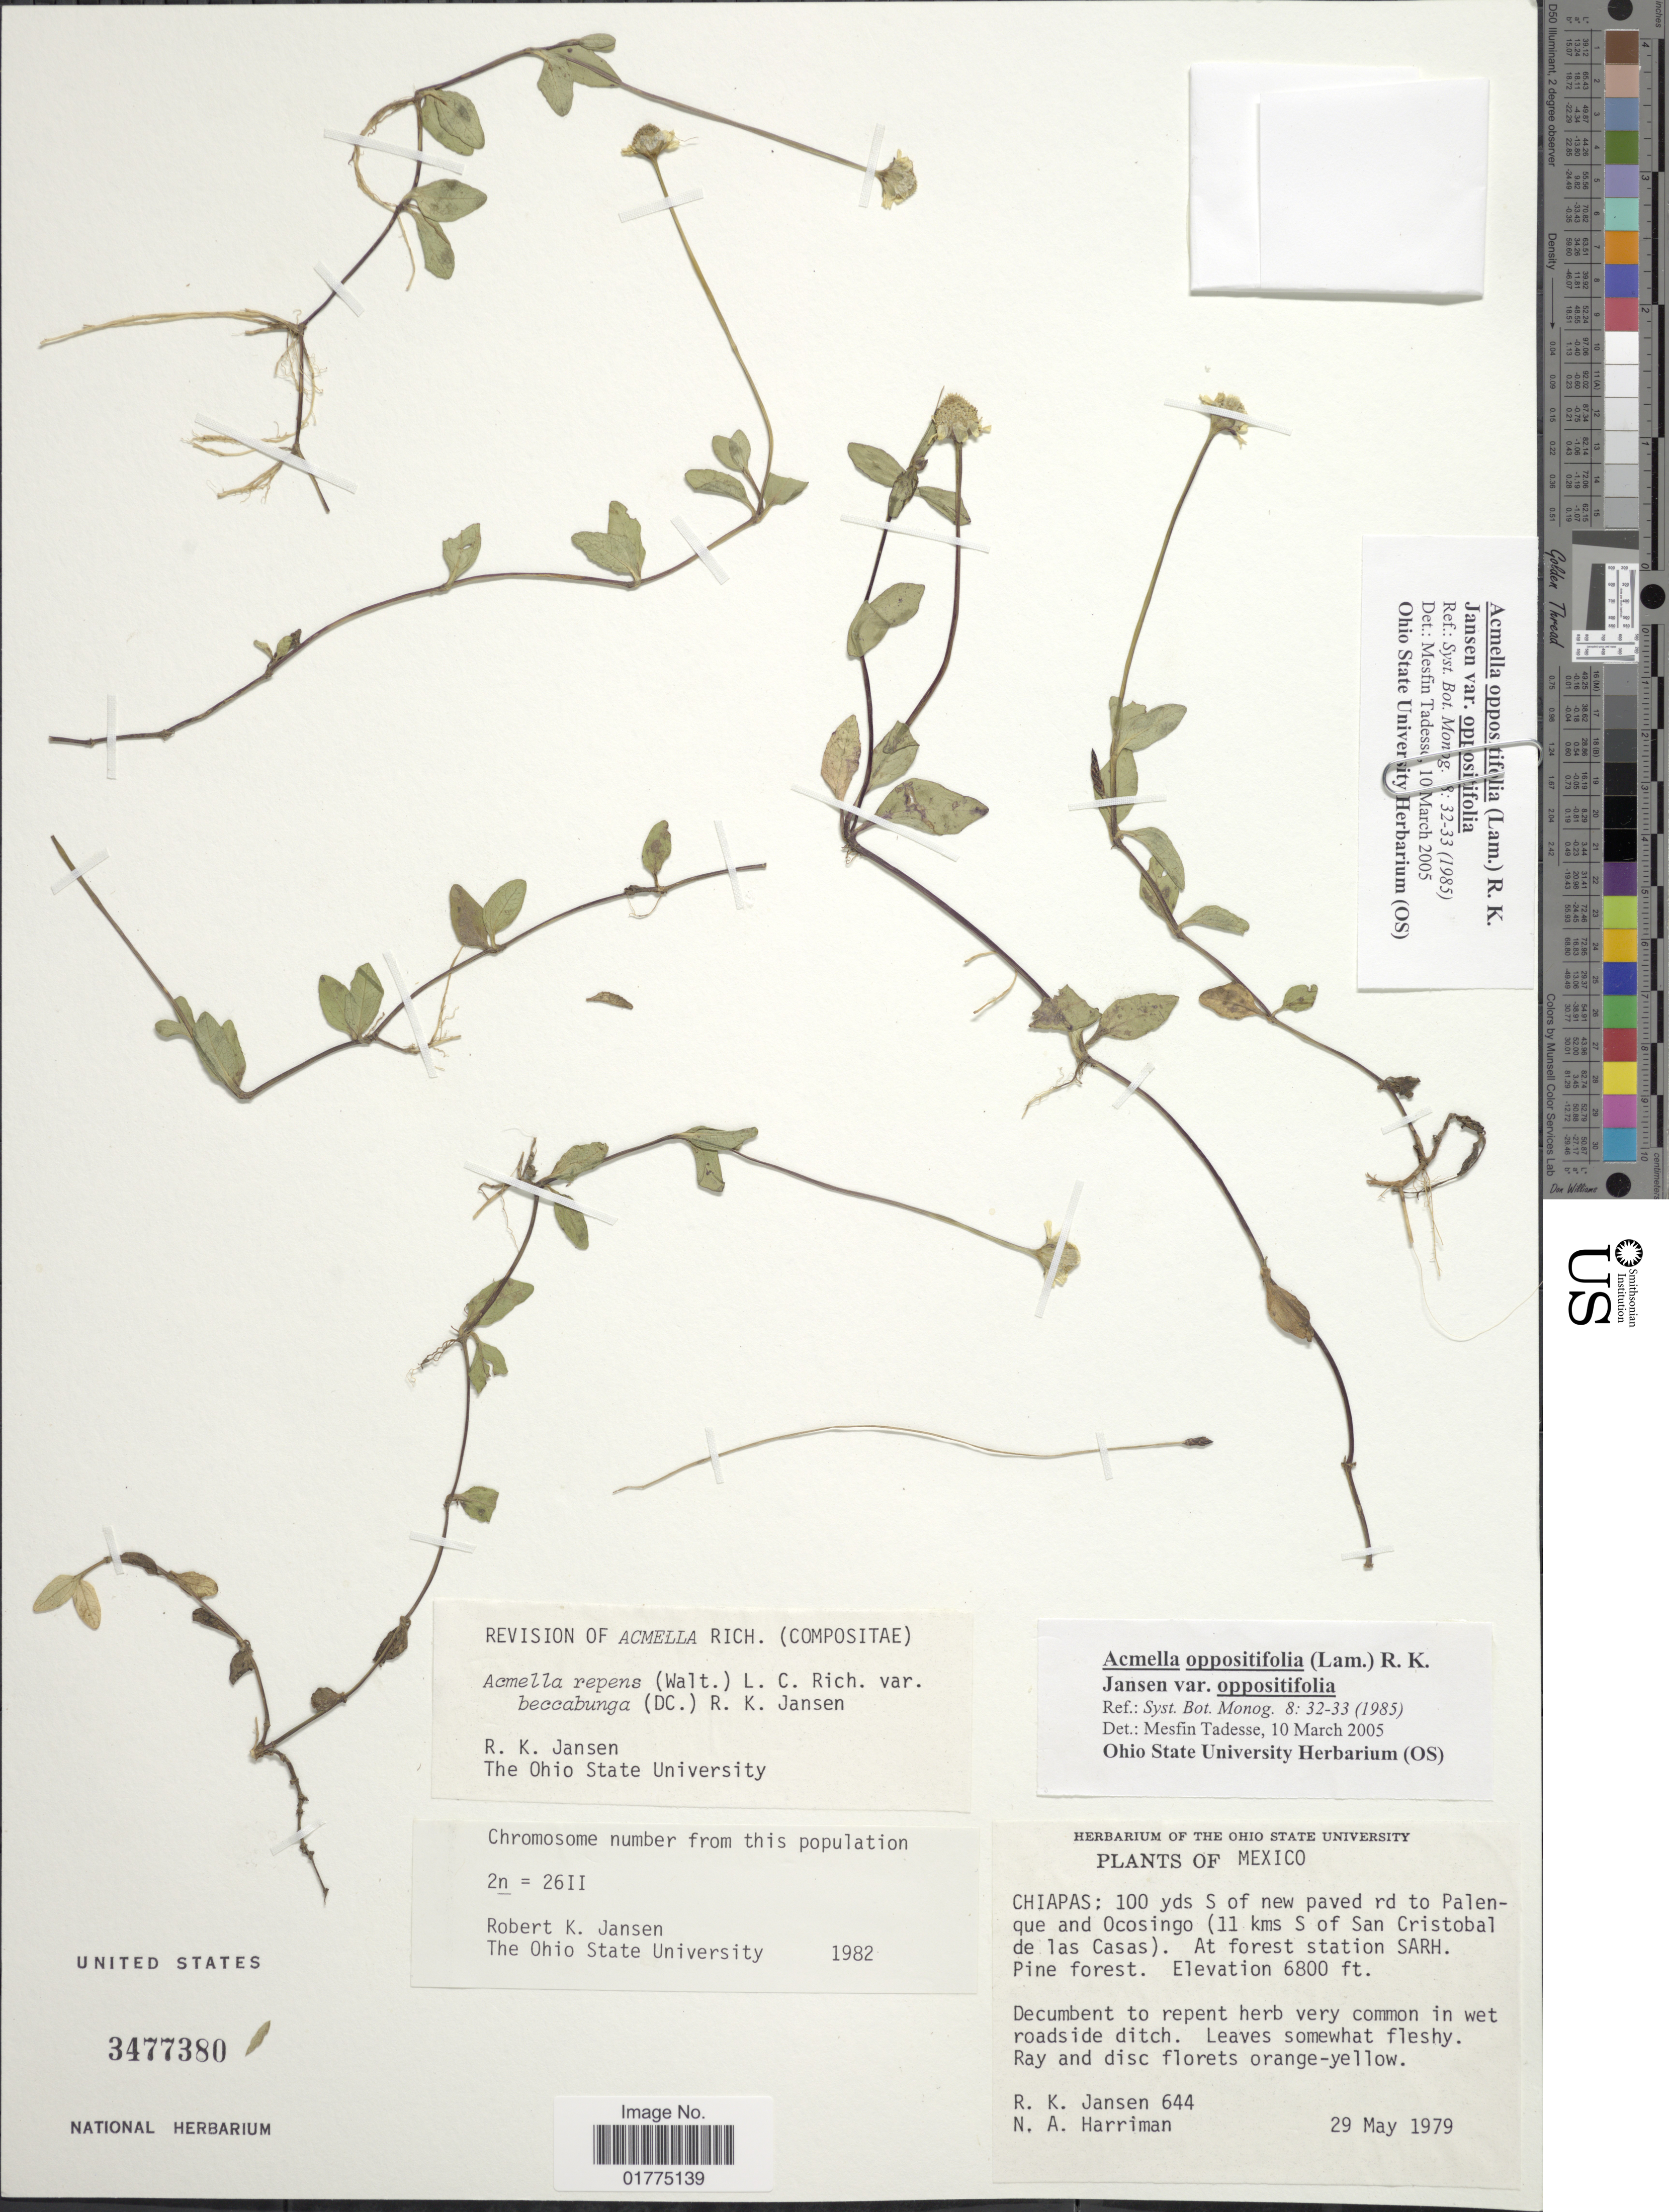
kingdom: Plantae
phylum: Tracheophyta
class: Magnoliopsida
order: Asterales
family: Asteraceae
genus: Heliopsis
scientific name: Heliopsis buphthalmoides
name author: (Jacq.) Dunal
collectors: R. K. Jansen & N. A. Harriman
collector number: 644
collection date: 1979-05-29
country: Mexico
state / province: Chiapas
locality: Chiapas: 100 yds S of new paved rd to Palenque and Ocosingo (11 kms S of San Cristobal de las Casas)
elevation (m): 2073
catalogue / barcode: US 3477380